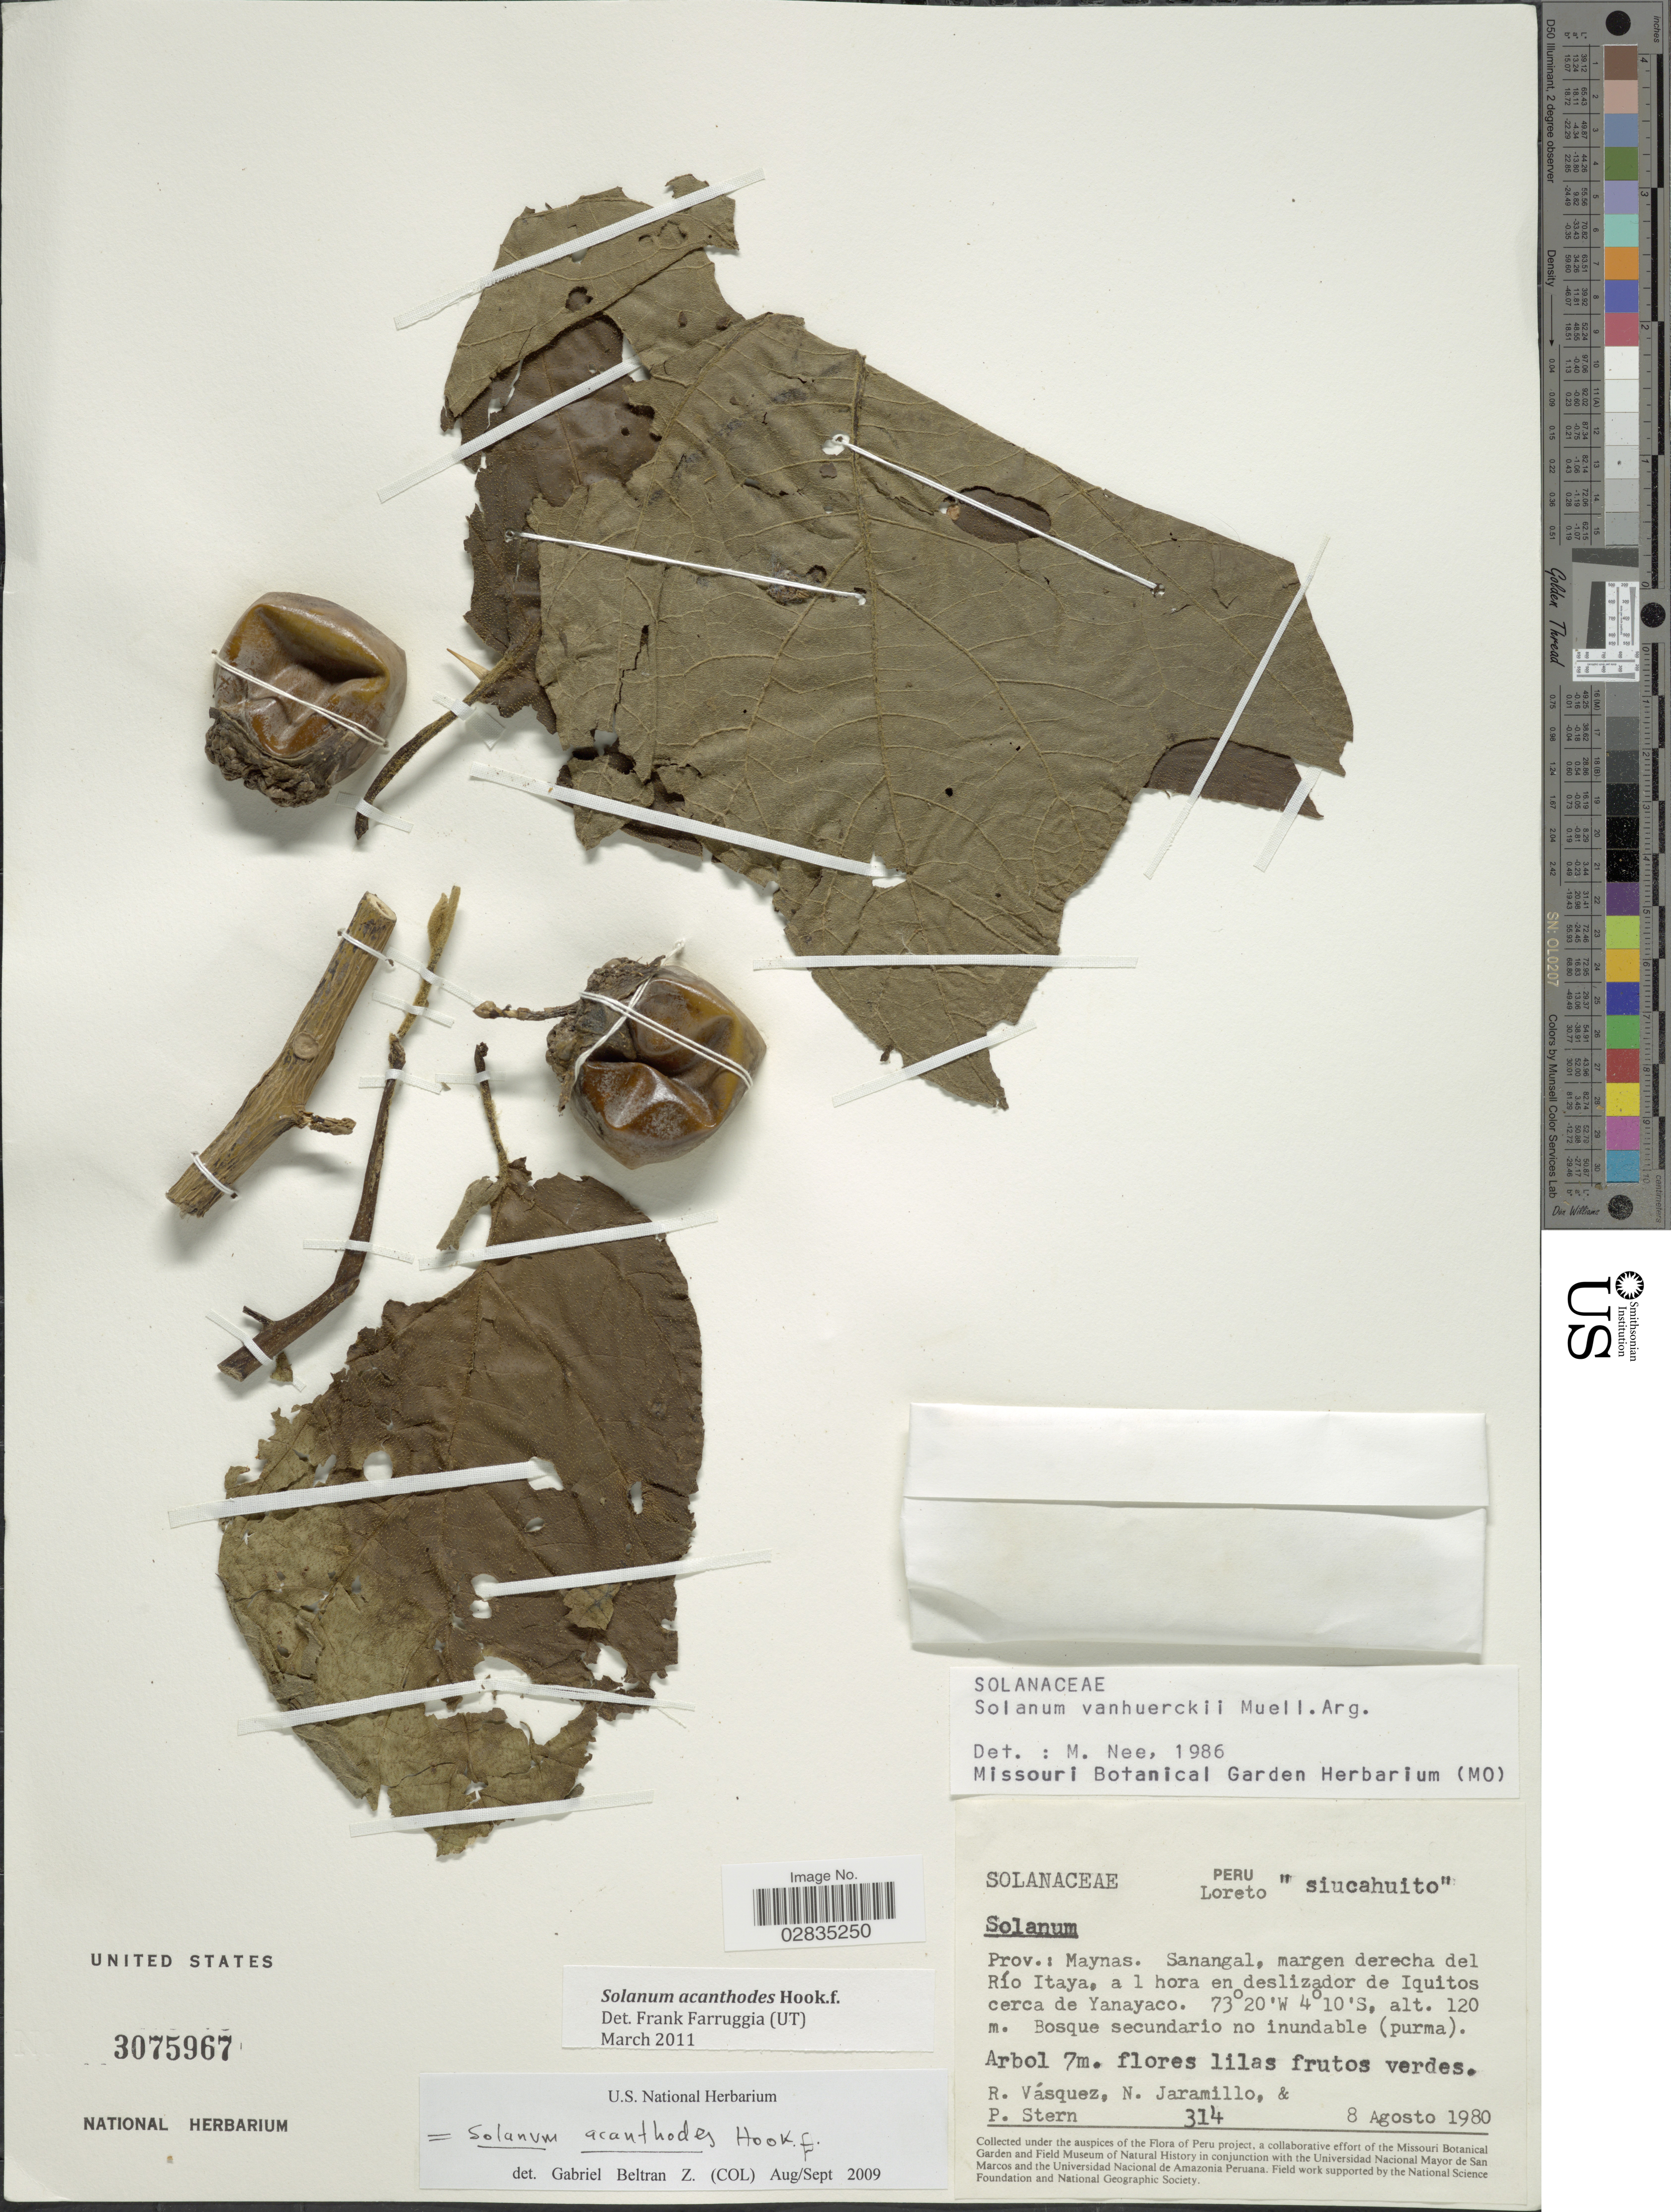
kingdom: Plantae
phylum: Tracheophyta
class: Magnoliopsida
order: Solanales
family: Solanaceae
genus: Solanum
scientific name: Solanum acanthodes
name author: Hook. f.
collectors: R. Vásquez, N. Jaramillo & P. Stern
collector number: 314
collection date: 1980-09-08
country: Peru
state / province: Loreto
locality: Prov.: Maynas. Sanangal, margen derecha del Río Itaya, a 1 hora en deslizador de Iquitas cerca de Yanayaco.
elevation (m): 120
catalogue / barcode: US 3075967